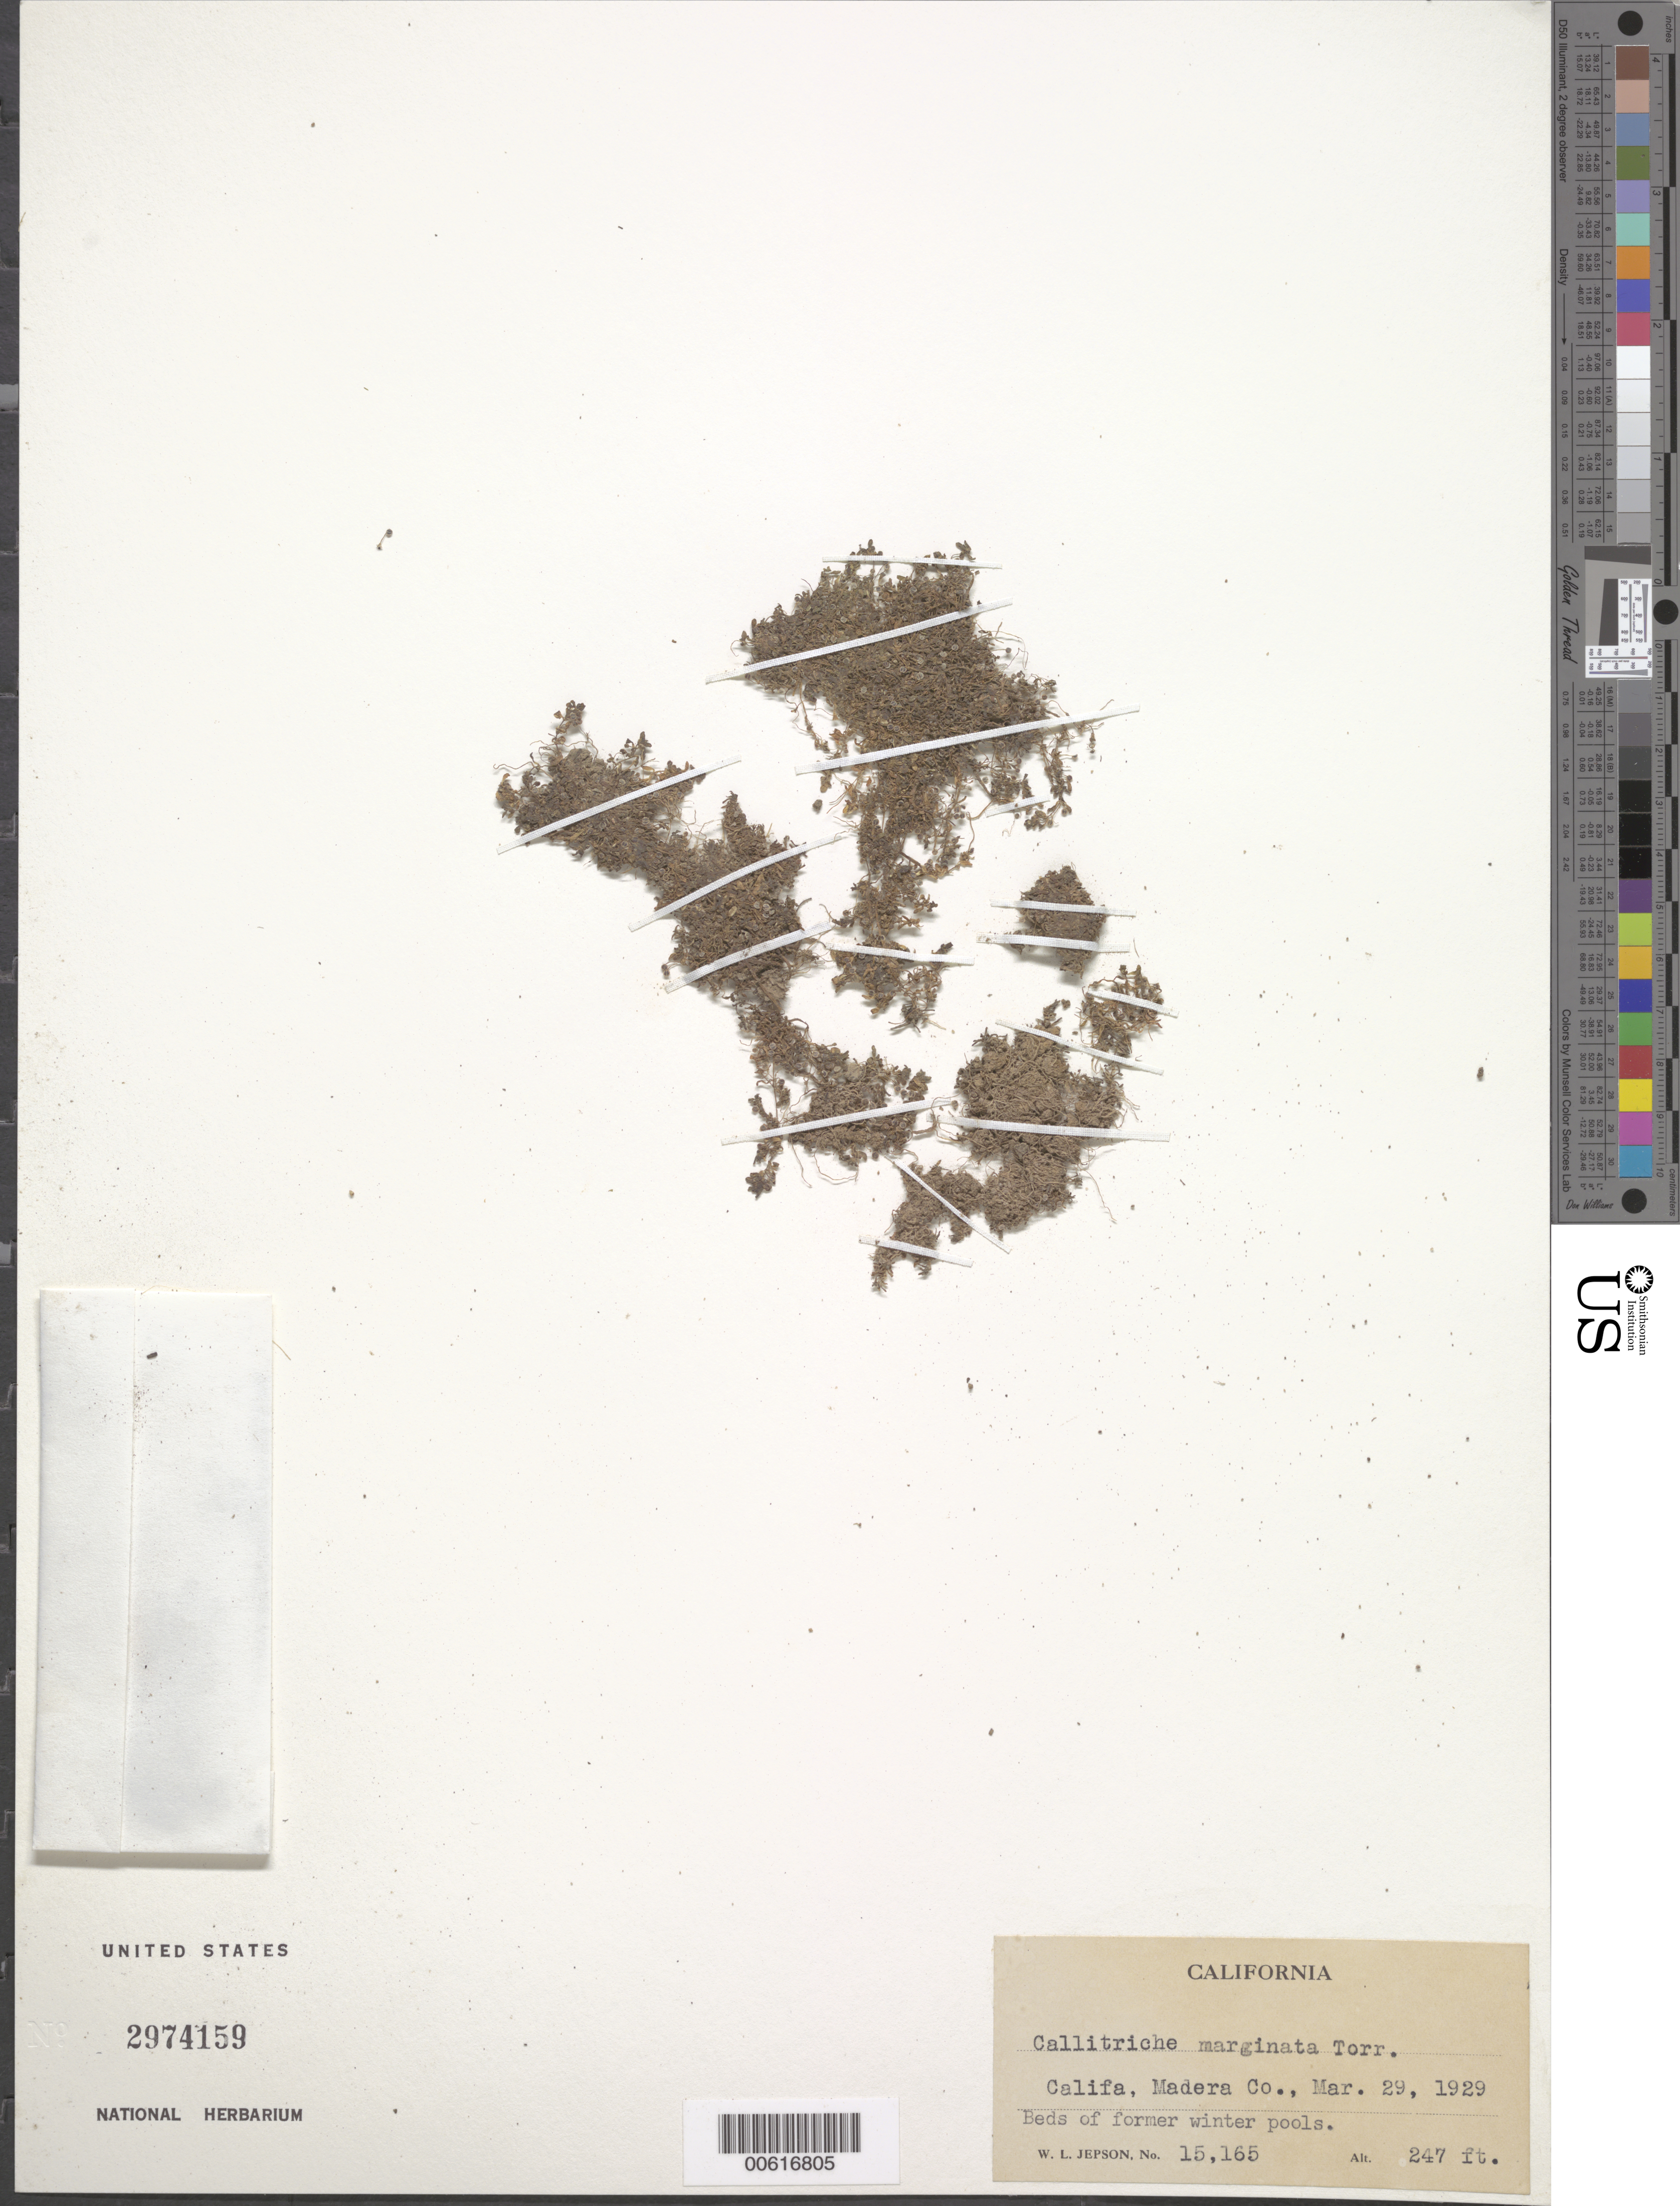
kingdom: Plantae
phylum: Tracheophyta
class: Magnoliopsida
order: Lamiales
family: Plantaginaceae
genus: Callitriche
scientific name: Callitriche marginata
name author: Torr.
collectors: W. L. Jepson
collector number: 15165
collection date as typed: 29 Mar 1929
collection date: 1929-03-29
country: United States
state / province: California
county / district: Madera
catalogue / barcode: US 2974159